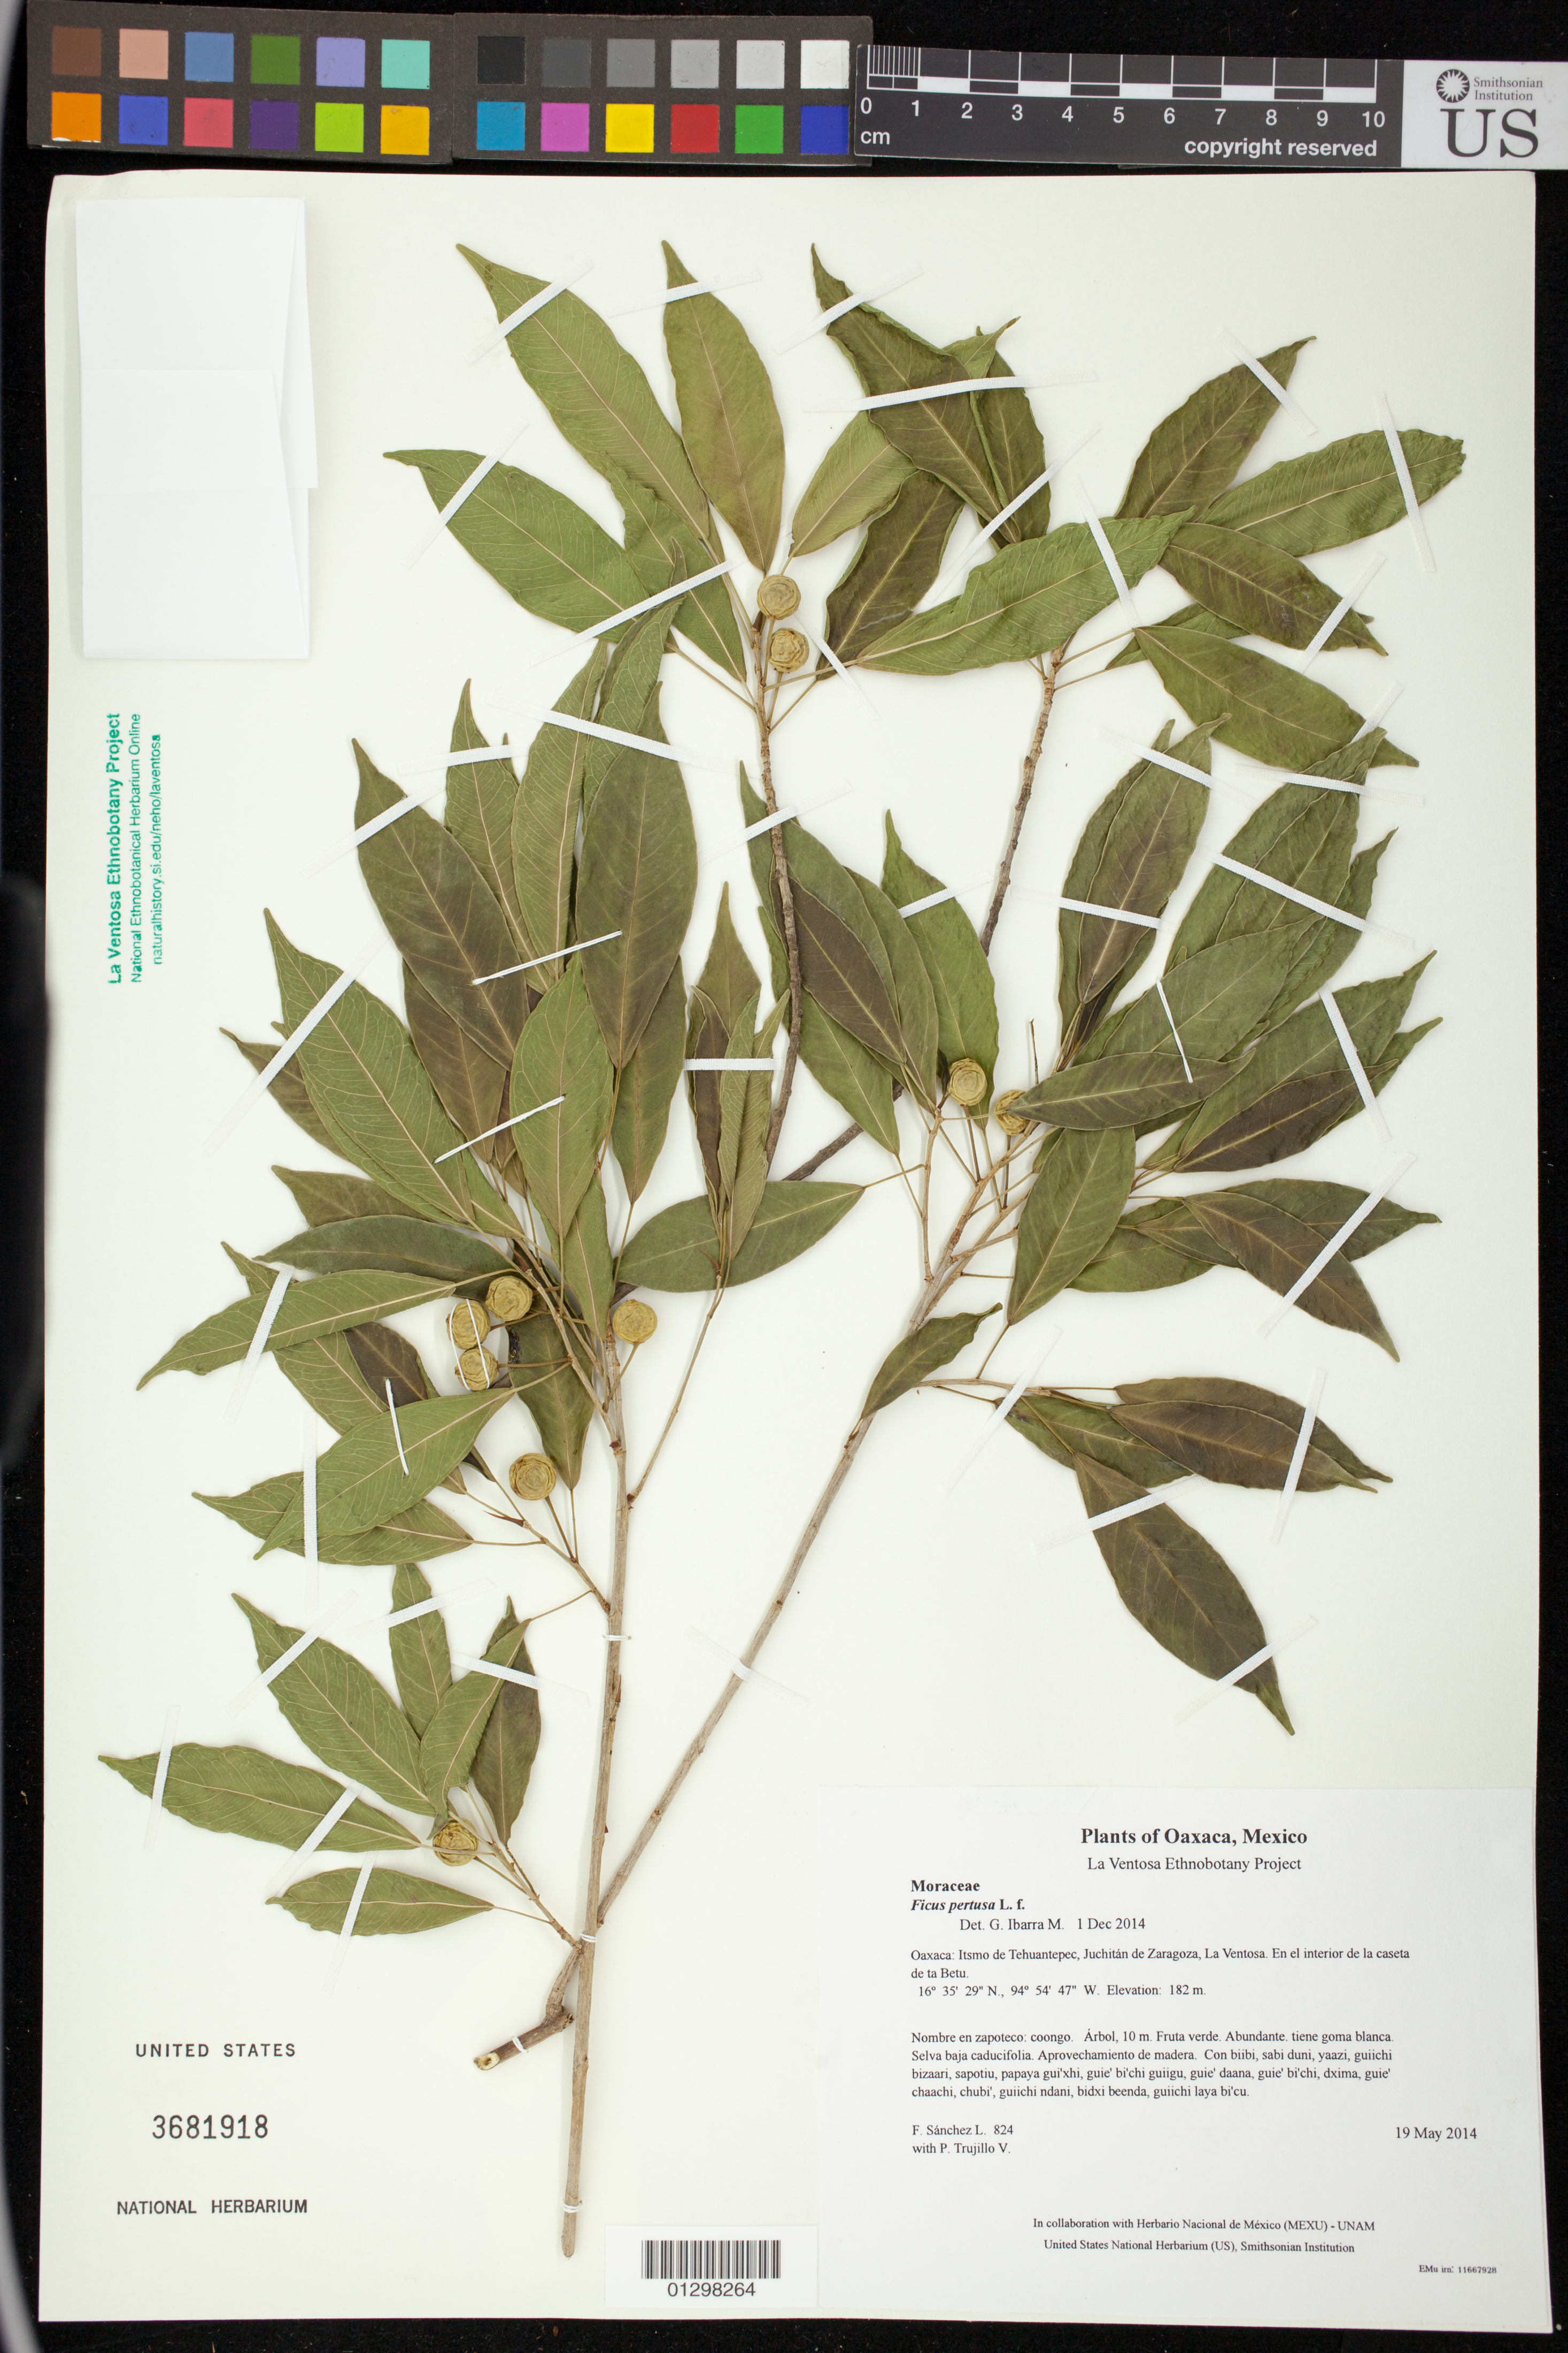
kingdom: Plantae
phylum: Tracheophyta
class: Magnoliopsida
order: Rosales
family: Moraceae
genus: Ficus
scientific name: Ficus pertusa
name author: L. f.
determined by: Ibarra M., G.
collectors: F. Sánchez L. & P. Trujillo V.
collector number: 824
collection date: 2014-05-19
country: Mexico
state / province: Oaxaca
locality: Itsmo de Tehuantepec, Juchitán de Zaragoza, La Ventosa. En el interior de la caseta de ta Betu.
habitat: Selva baja caducifolia. Aprovechamiento de madera.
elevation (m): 182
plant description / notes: JEBOT, MEXU, SERO, US; Yaga. 10 m. Cuaananaxhi naga'. Stale.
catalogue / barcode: US 3681918